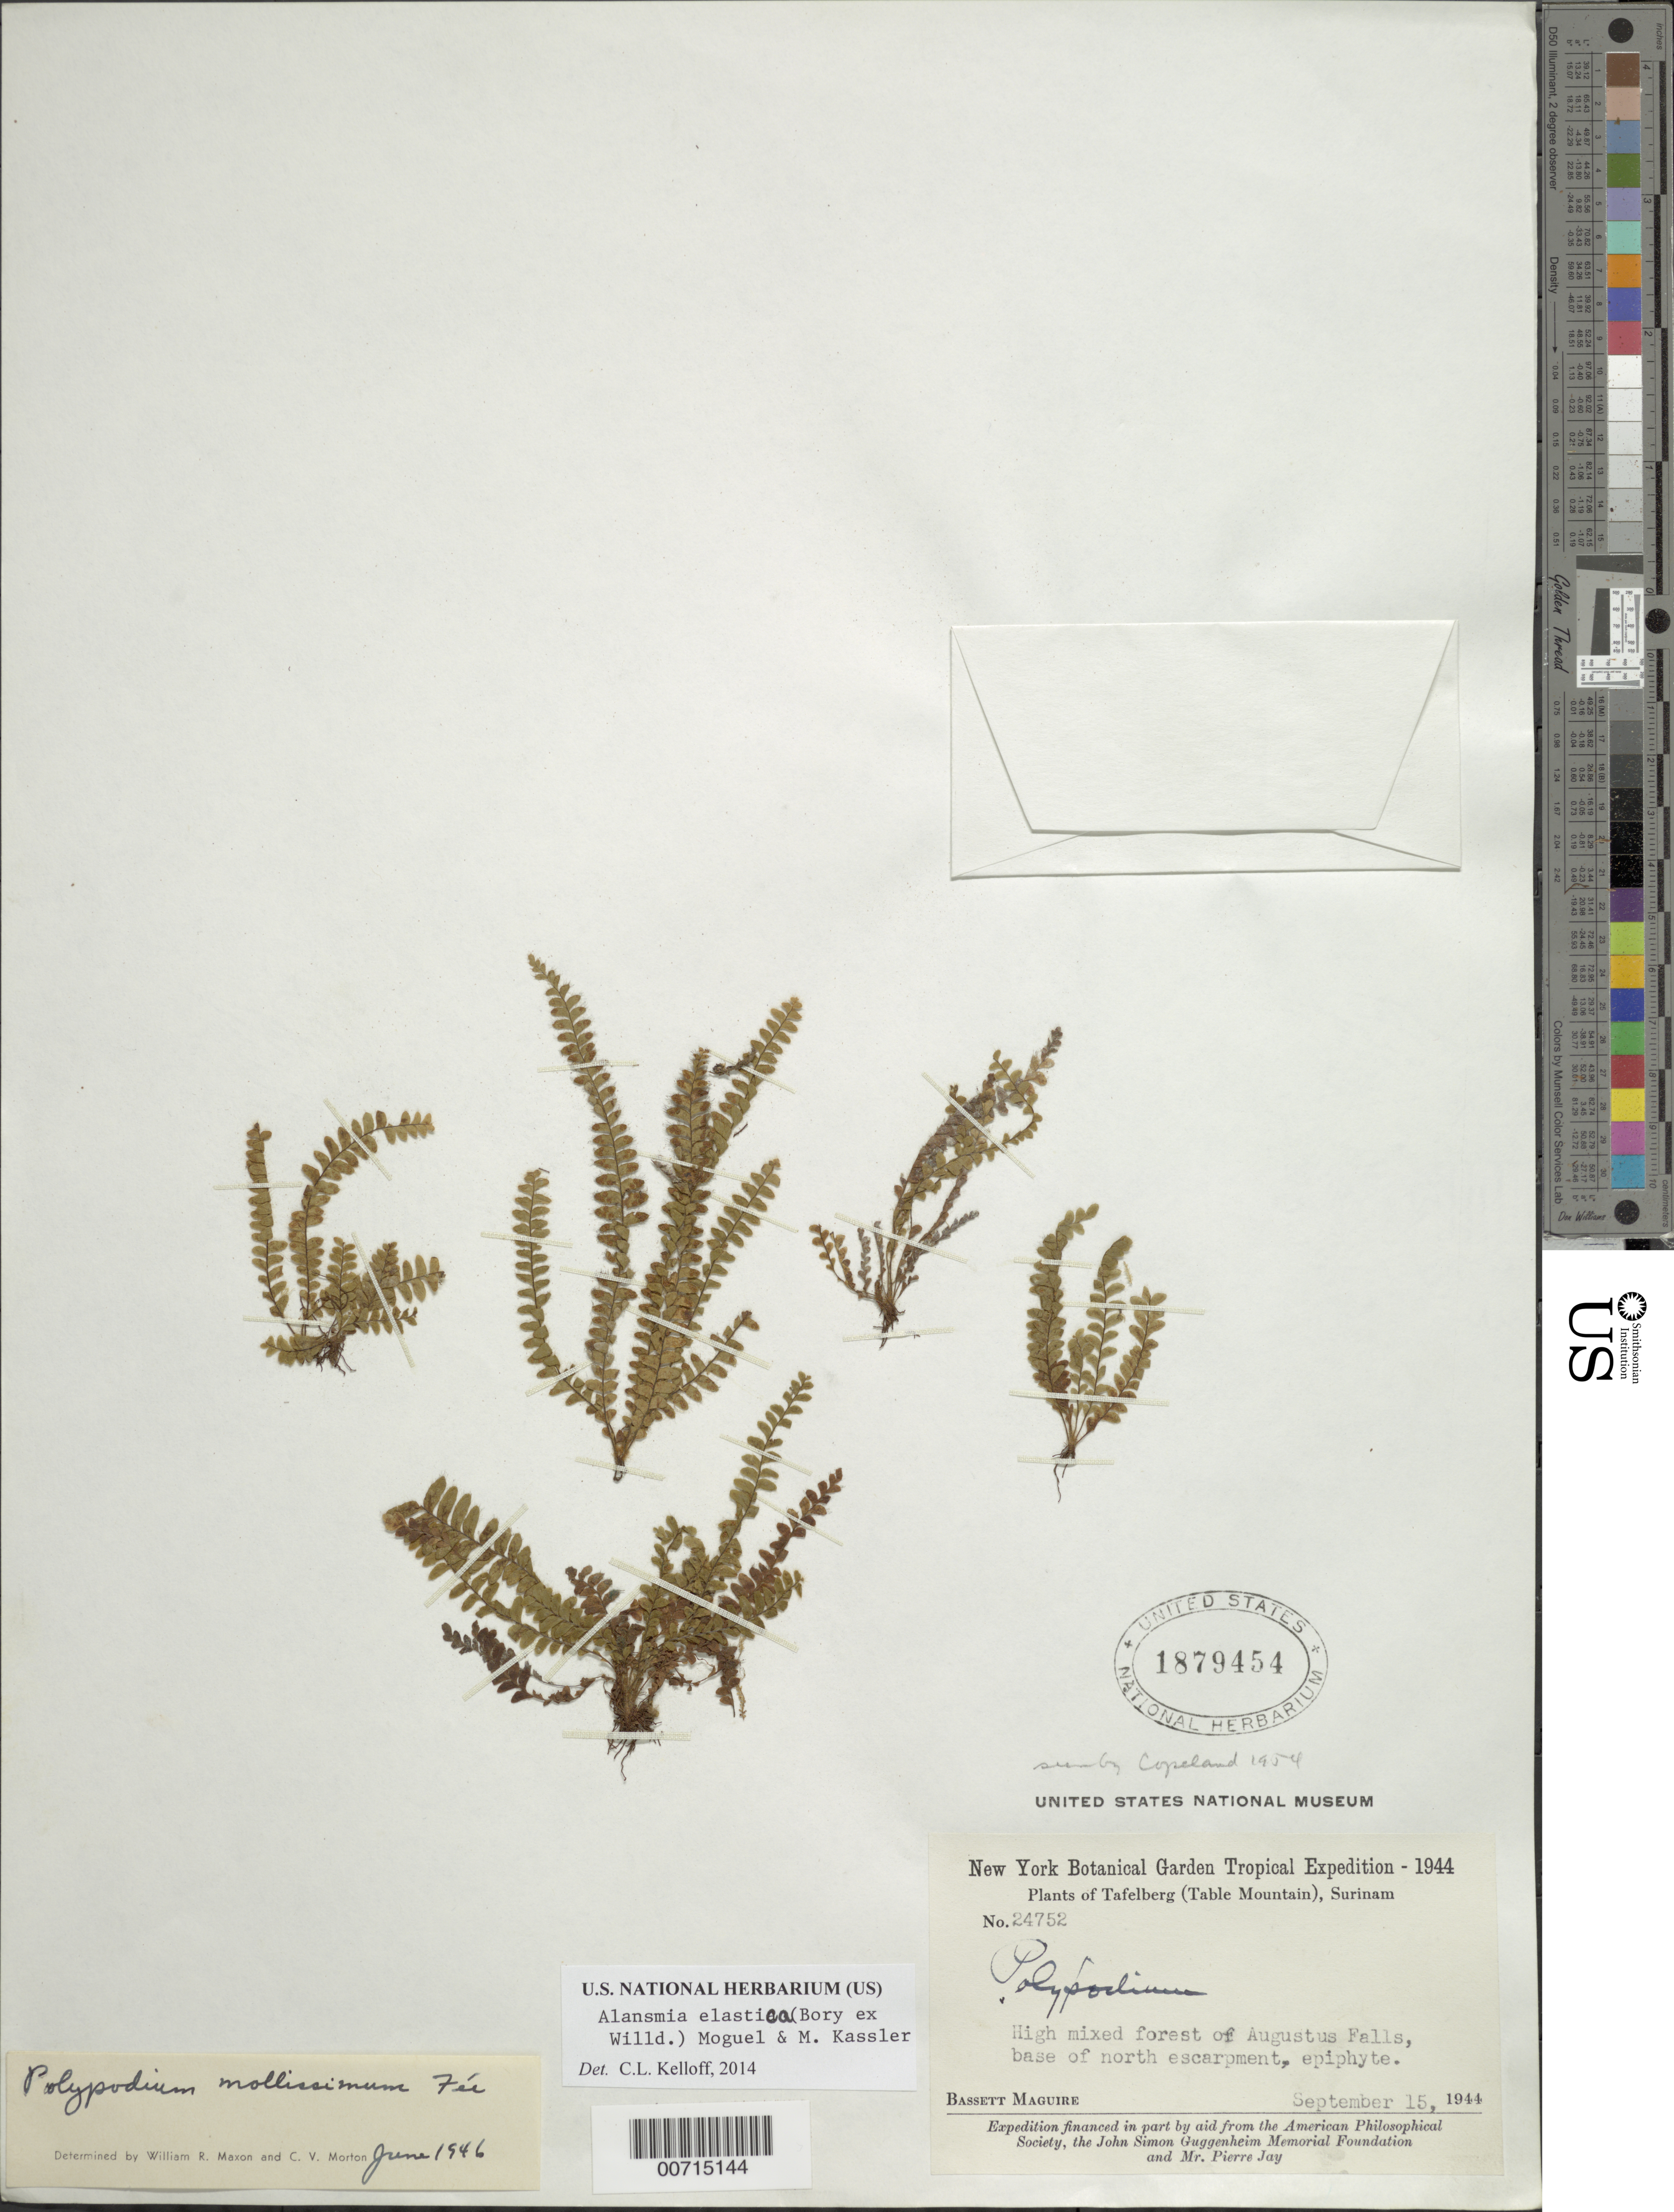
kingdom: Plantae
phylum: Tracheophyta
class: Polypodiopsida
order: Polypodiales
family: Polypodiaceae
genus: Alansmia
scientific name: Alansmia elastica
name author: (Bory ex Willd.) Moguel & M. Kessler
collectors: B. Maguire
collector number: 24752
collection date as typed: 15-Sep-44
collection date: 1944-09-15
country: Suriname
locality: Tafelberg (Table Mountain), Augustus Falls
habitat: High mixed forest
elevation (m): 390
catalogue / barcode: US 1879454